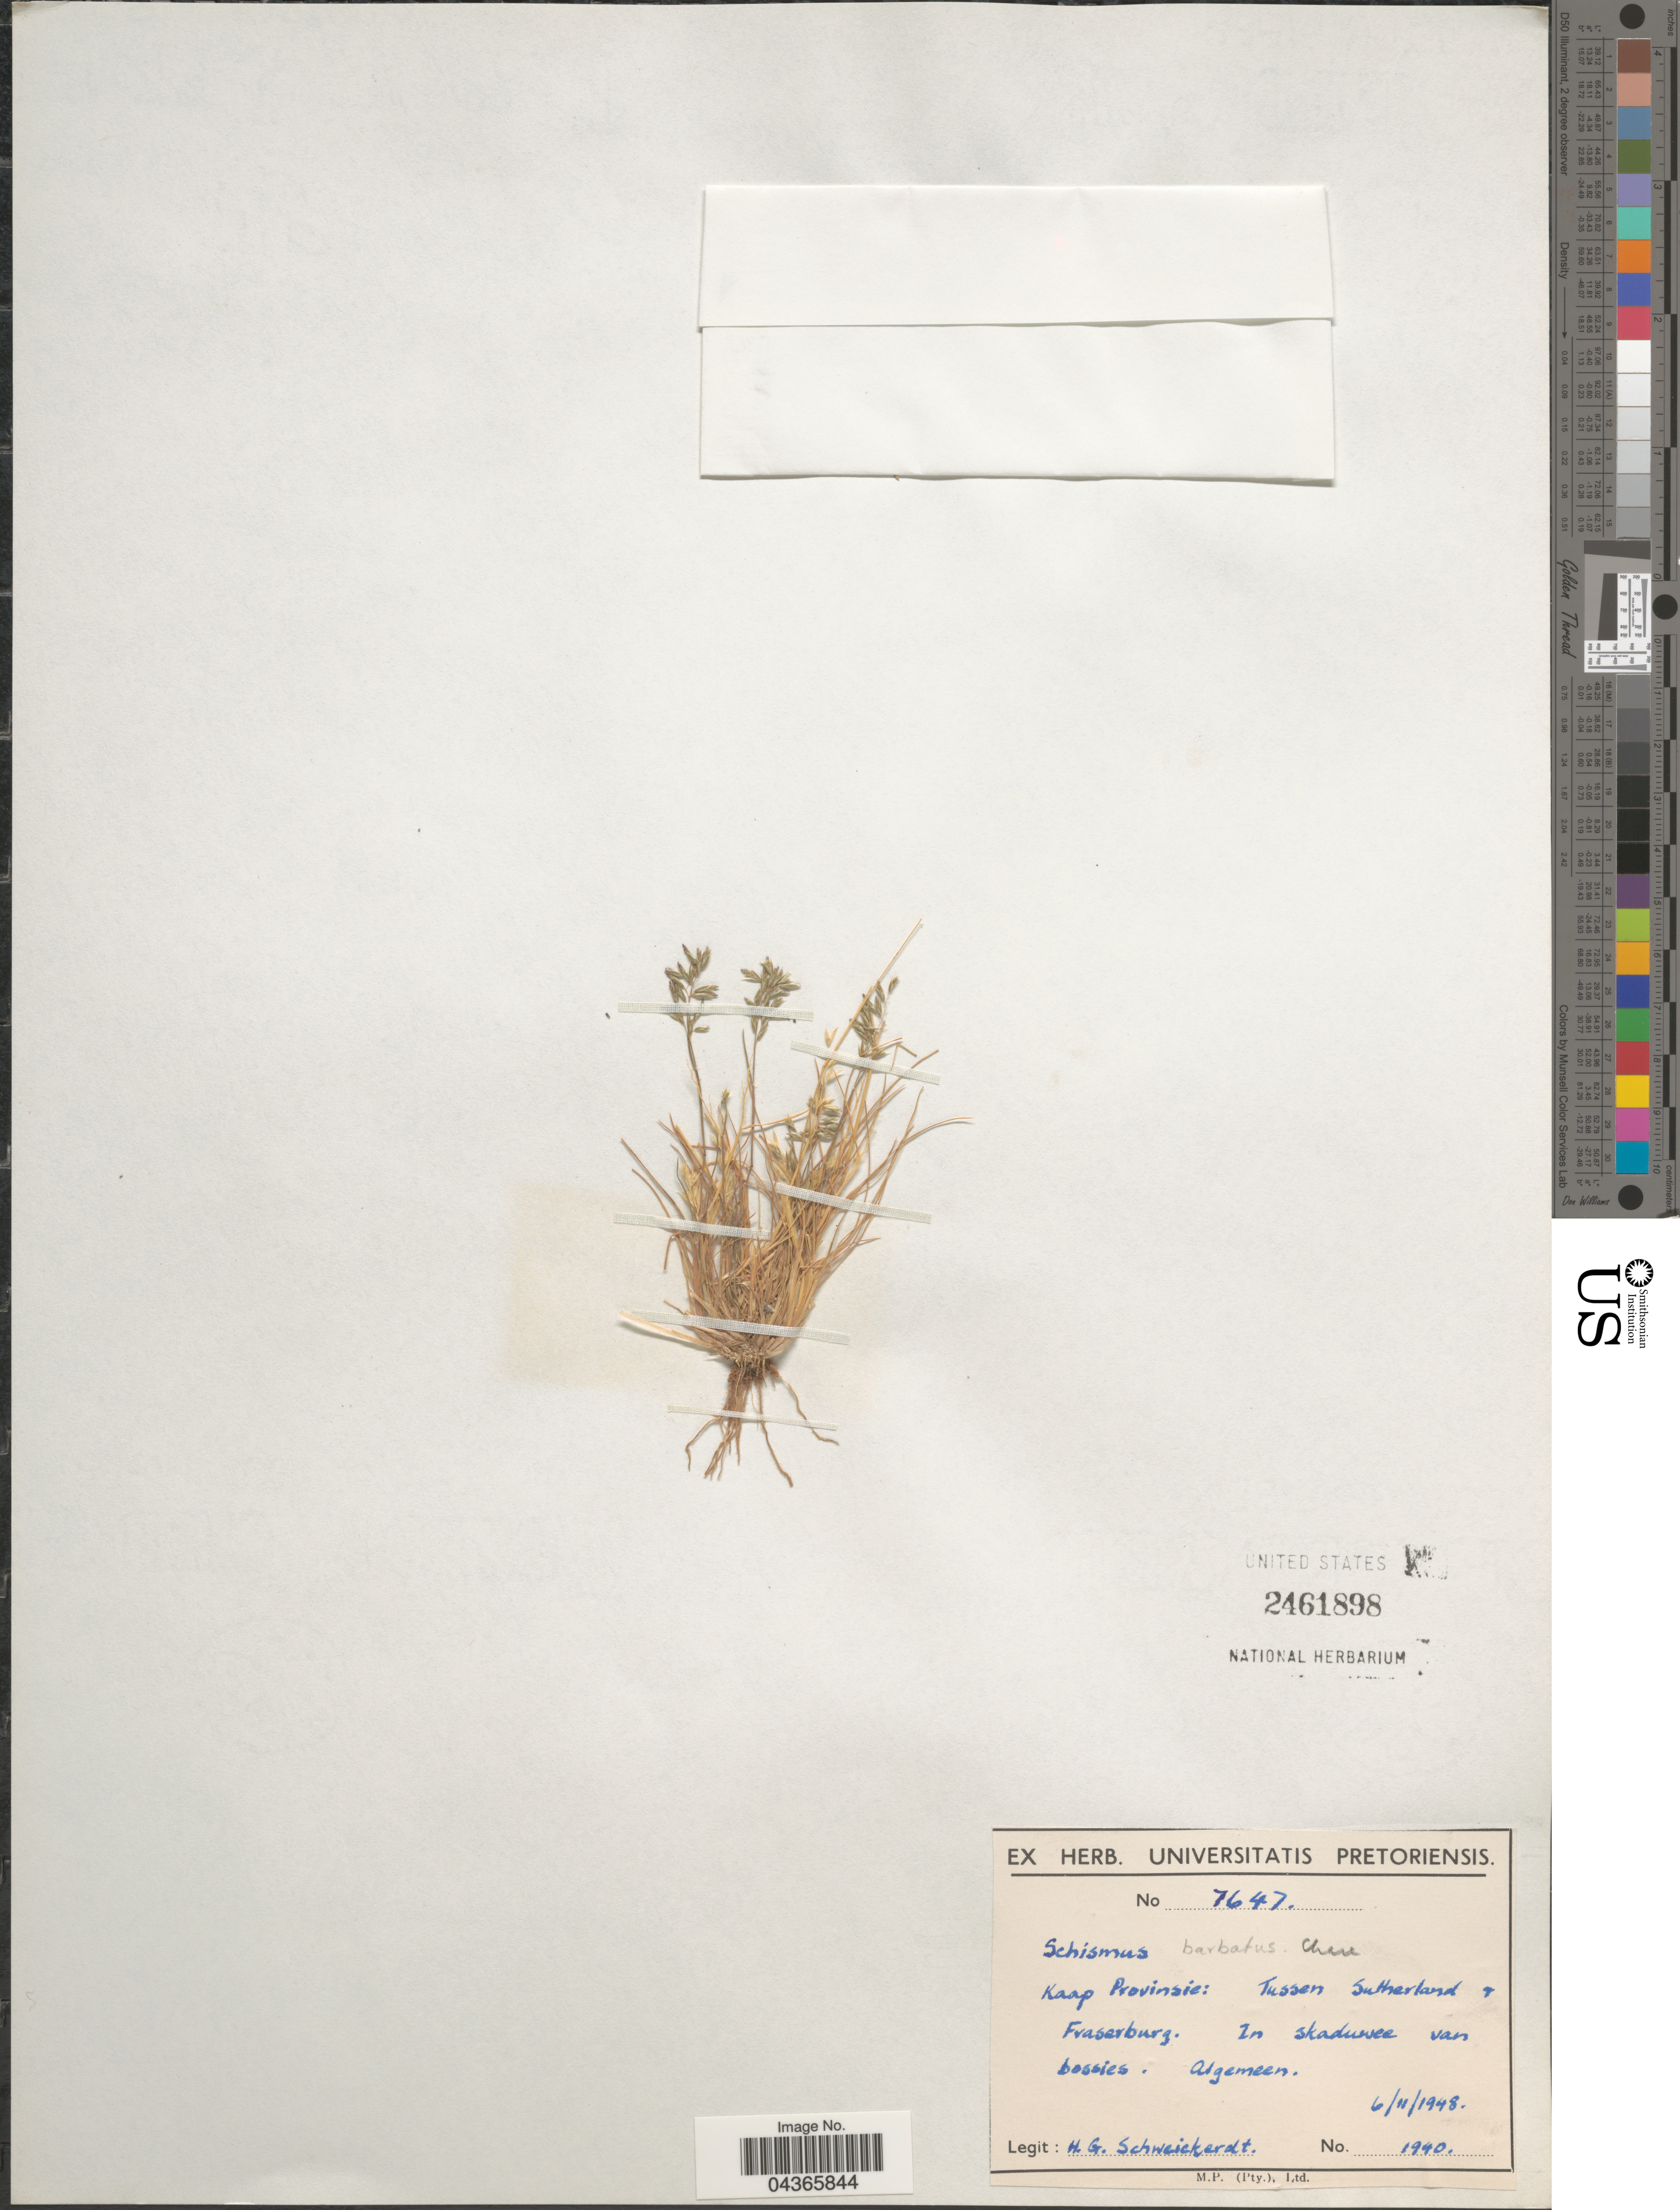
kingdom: Plantae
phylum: Tracheophyta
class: Liliopsida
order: Poales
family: Poaceae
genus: Schismus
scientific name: Schismus barbatus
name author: (L.) Thell.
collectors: H. Schweickerdt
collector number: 1940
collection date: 1948-11-06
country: South Africa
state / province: Northern Cape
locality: Kaap Provinsie: Tussen Sutherland en Fraserburg. In skaduwee van bossies.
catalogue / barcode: US 2461898